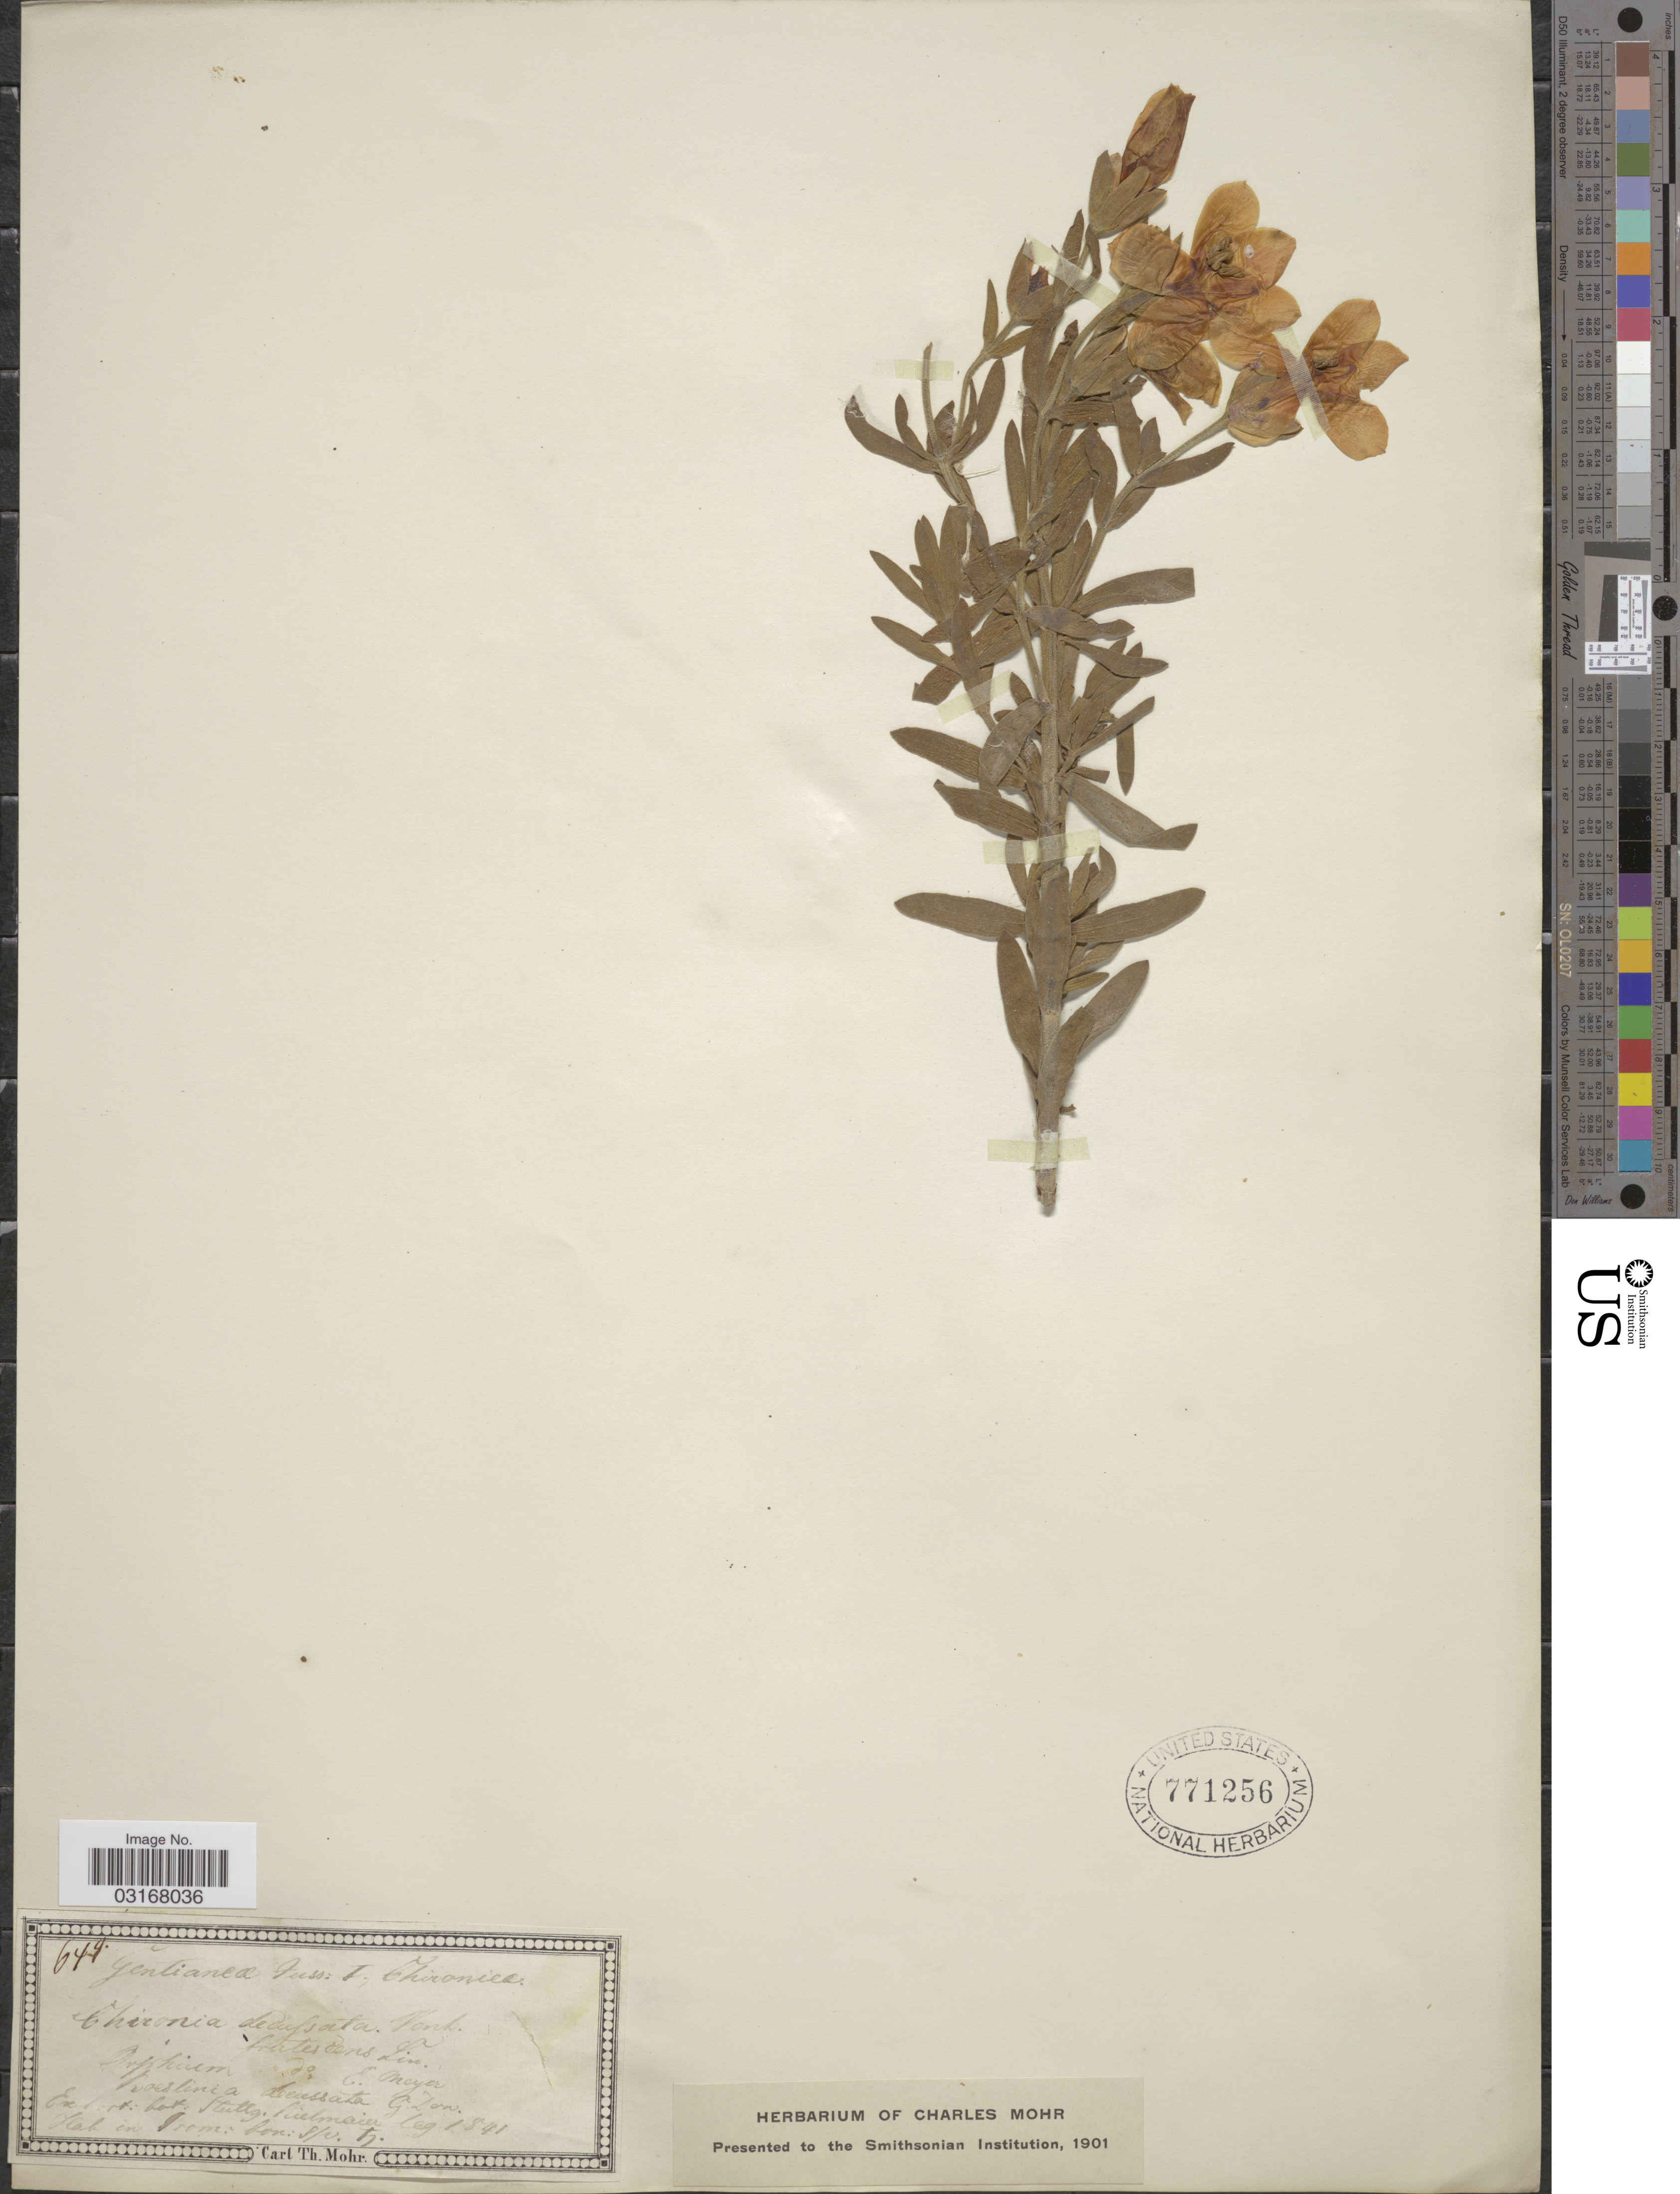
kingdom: Plantae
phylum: Tracheophyta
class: Magnoliopsida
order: Gentianales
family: Gentianaceae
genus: Chironia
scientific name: Chironia decussata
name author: Vent.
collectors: Kielmaier, --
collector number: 649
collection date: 1841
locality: Ex hort. bot. Stuttg. [cultivated?]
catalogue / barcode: US 771256